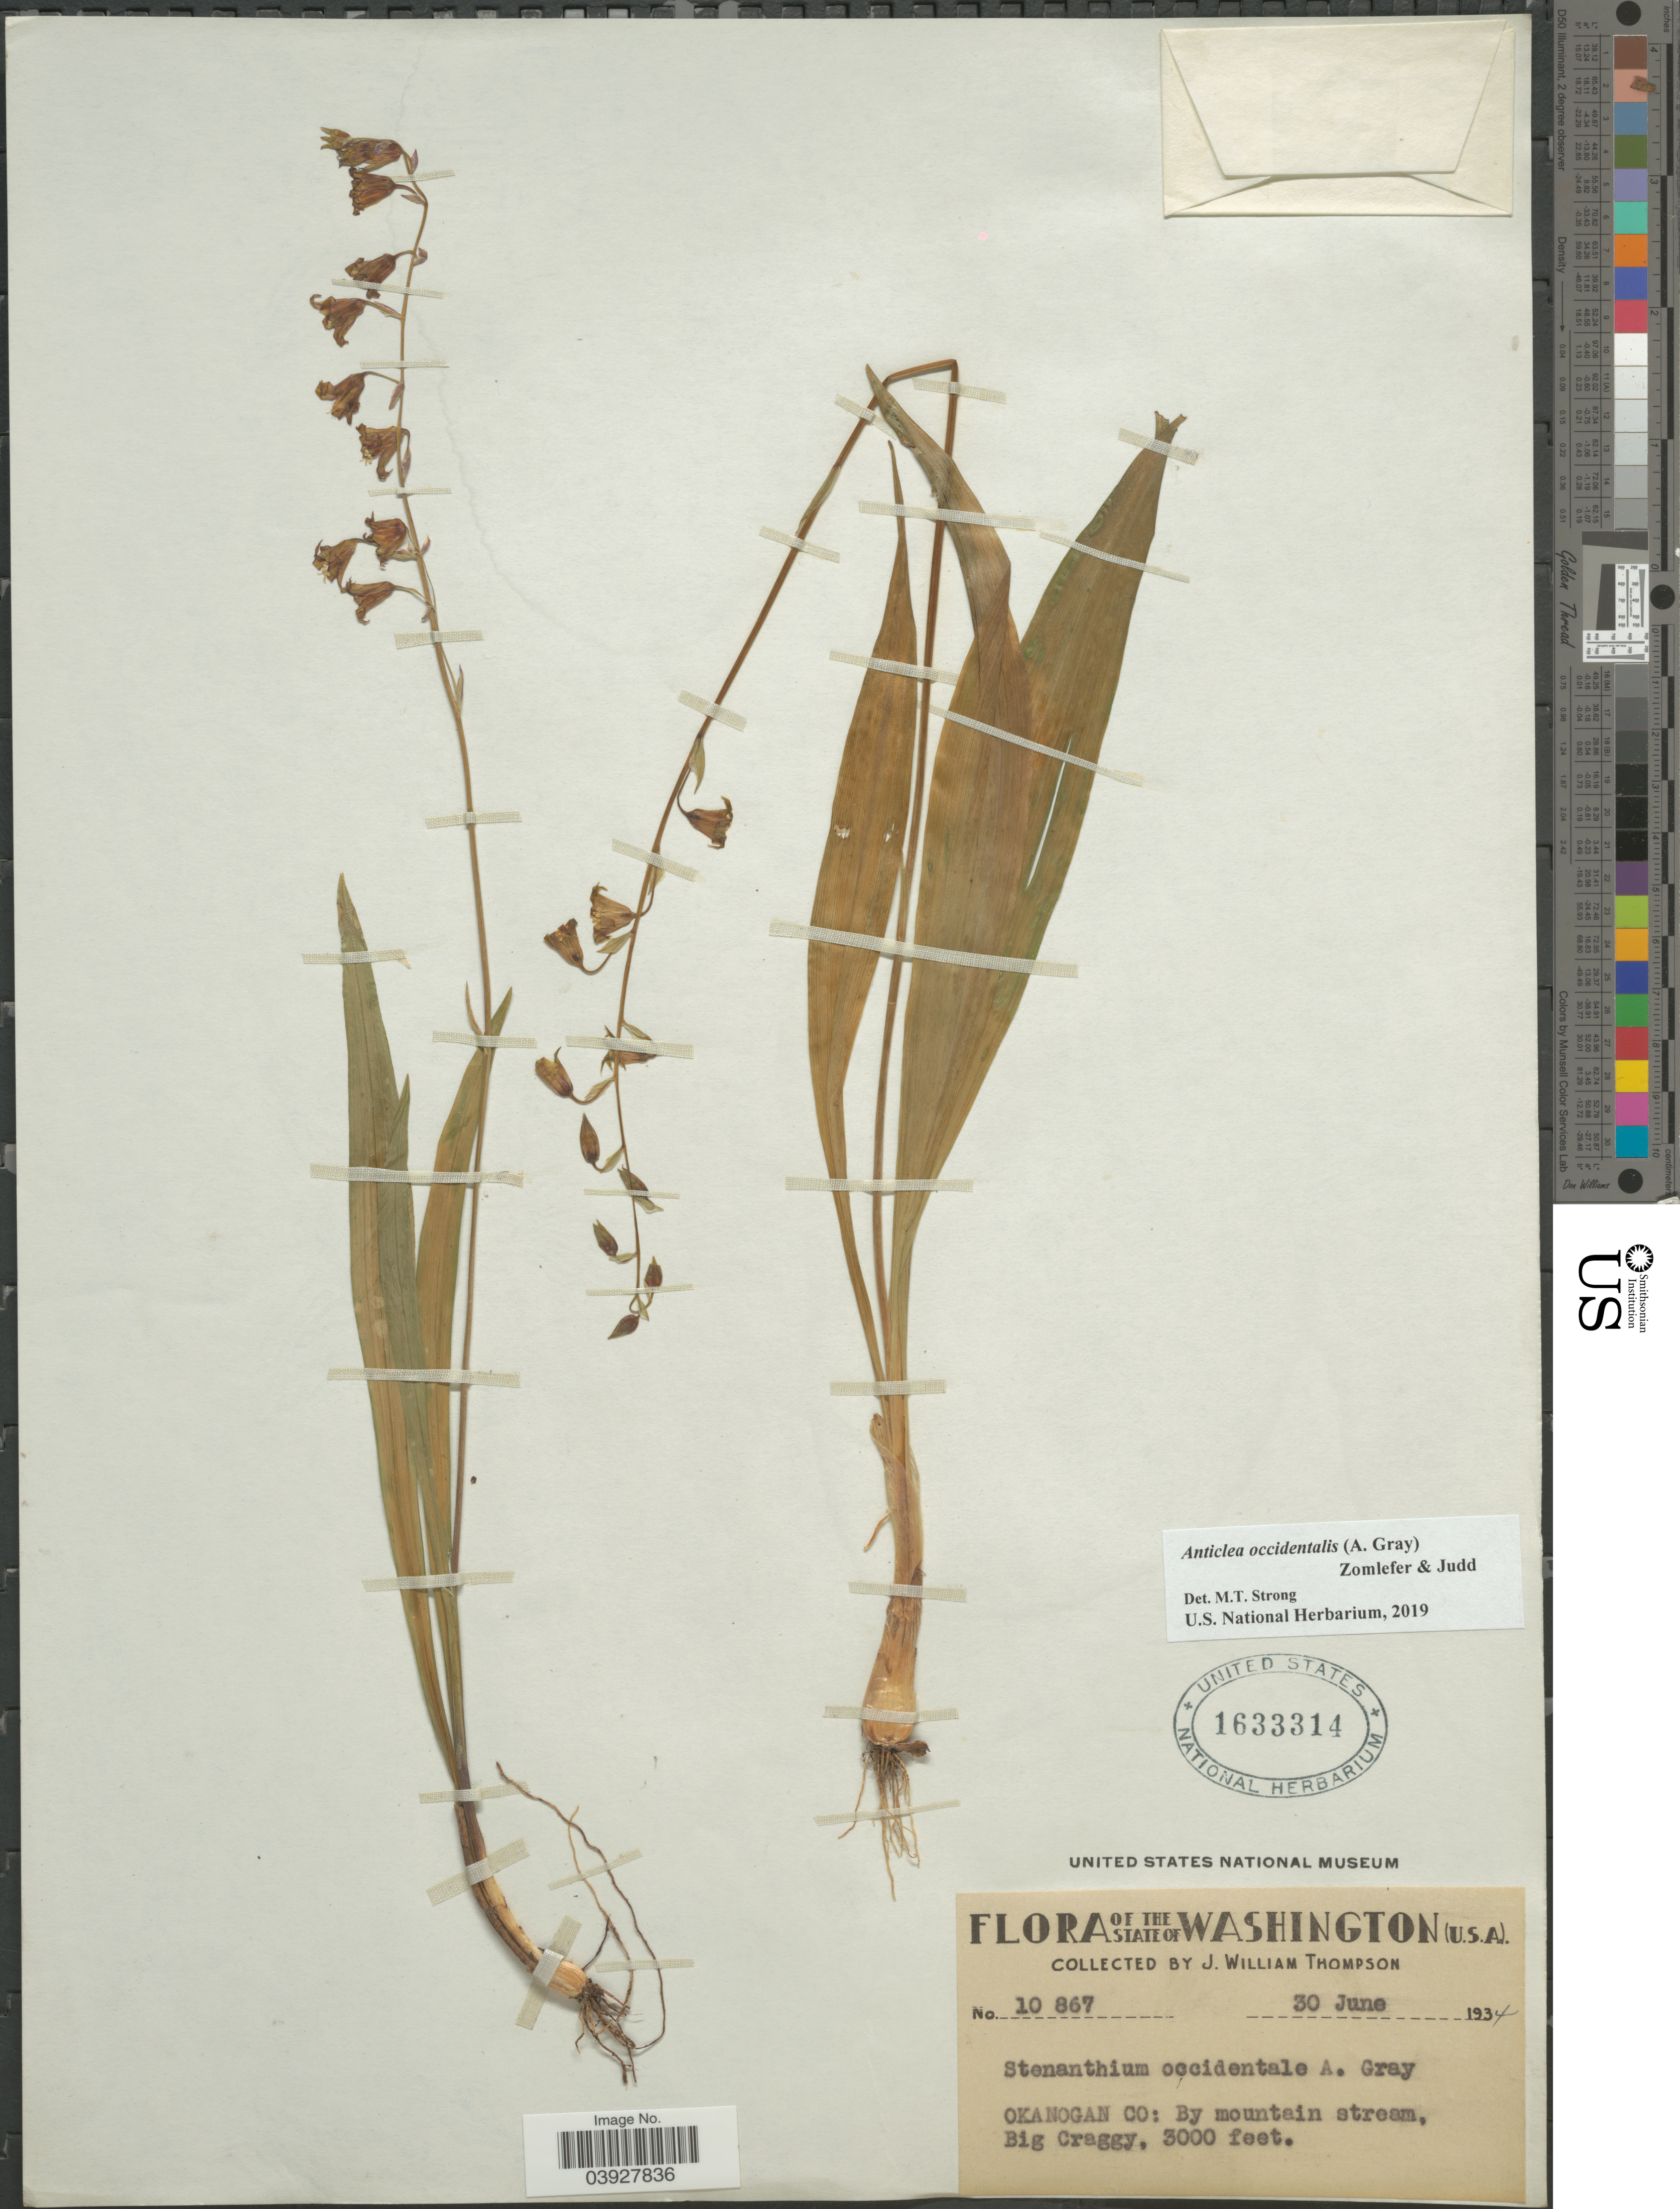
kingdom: Plantae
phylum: Tracheophyta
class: Liliopsida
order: Liliales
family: Melanthiaceae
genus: Anticlea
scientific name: Anticlea occidentalis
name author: (A. Gray) Zomlefer & Judd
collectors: J. W. Thompson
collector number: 10867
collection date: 1934-06-30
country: United States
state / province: Washington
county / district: Okanogan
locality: Okanogan Co: By mountain stream, Big Craggy.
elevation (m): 914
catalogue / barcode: US 1633314